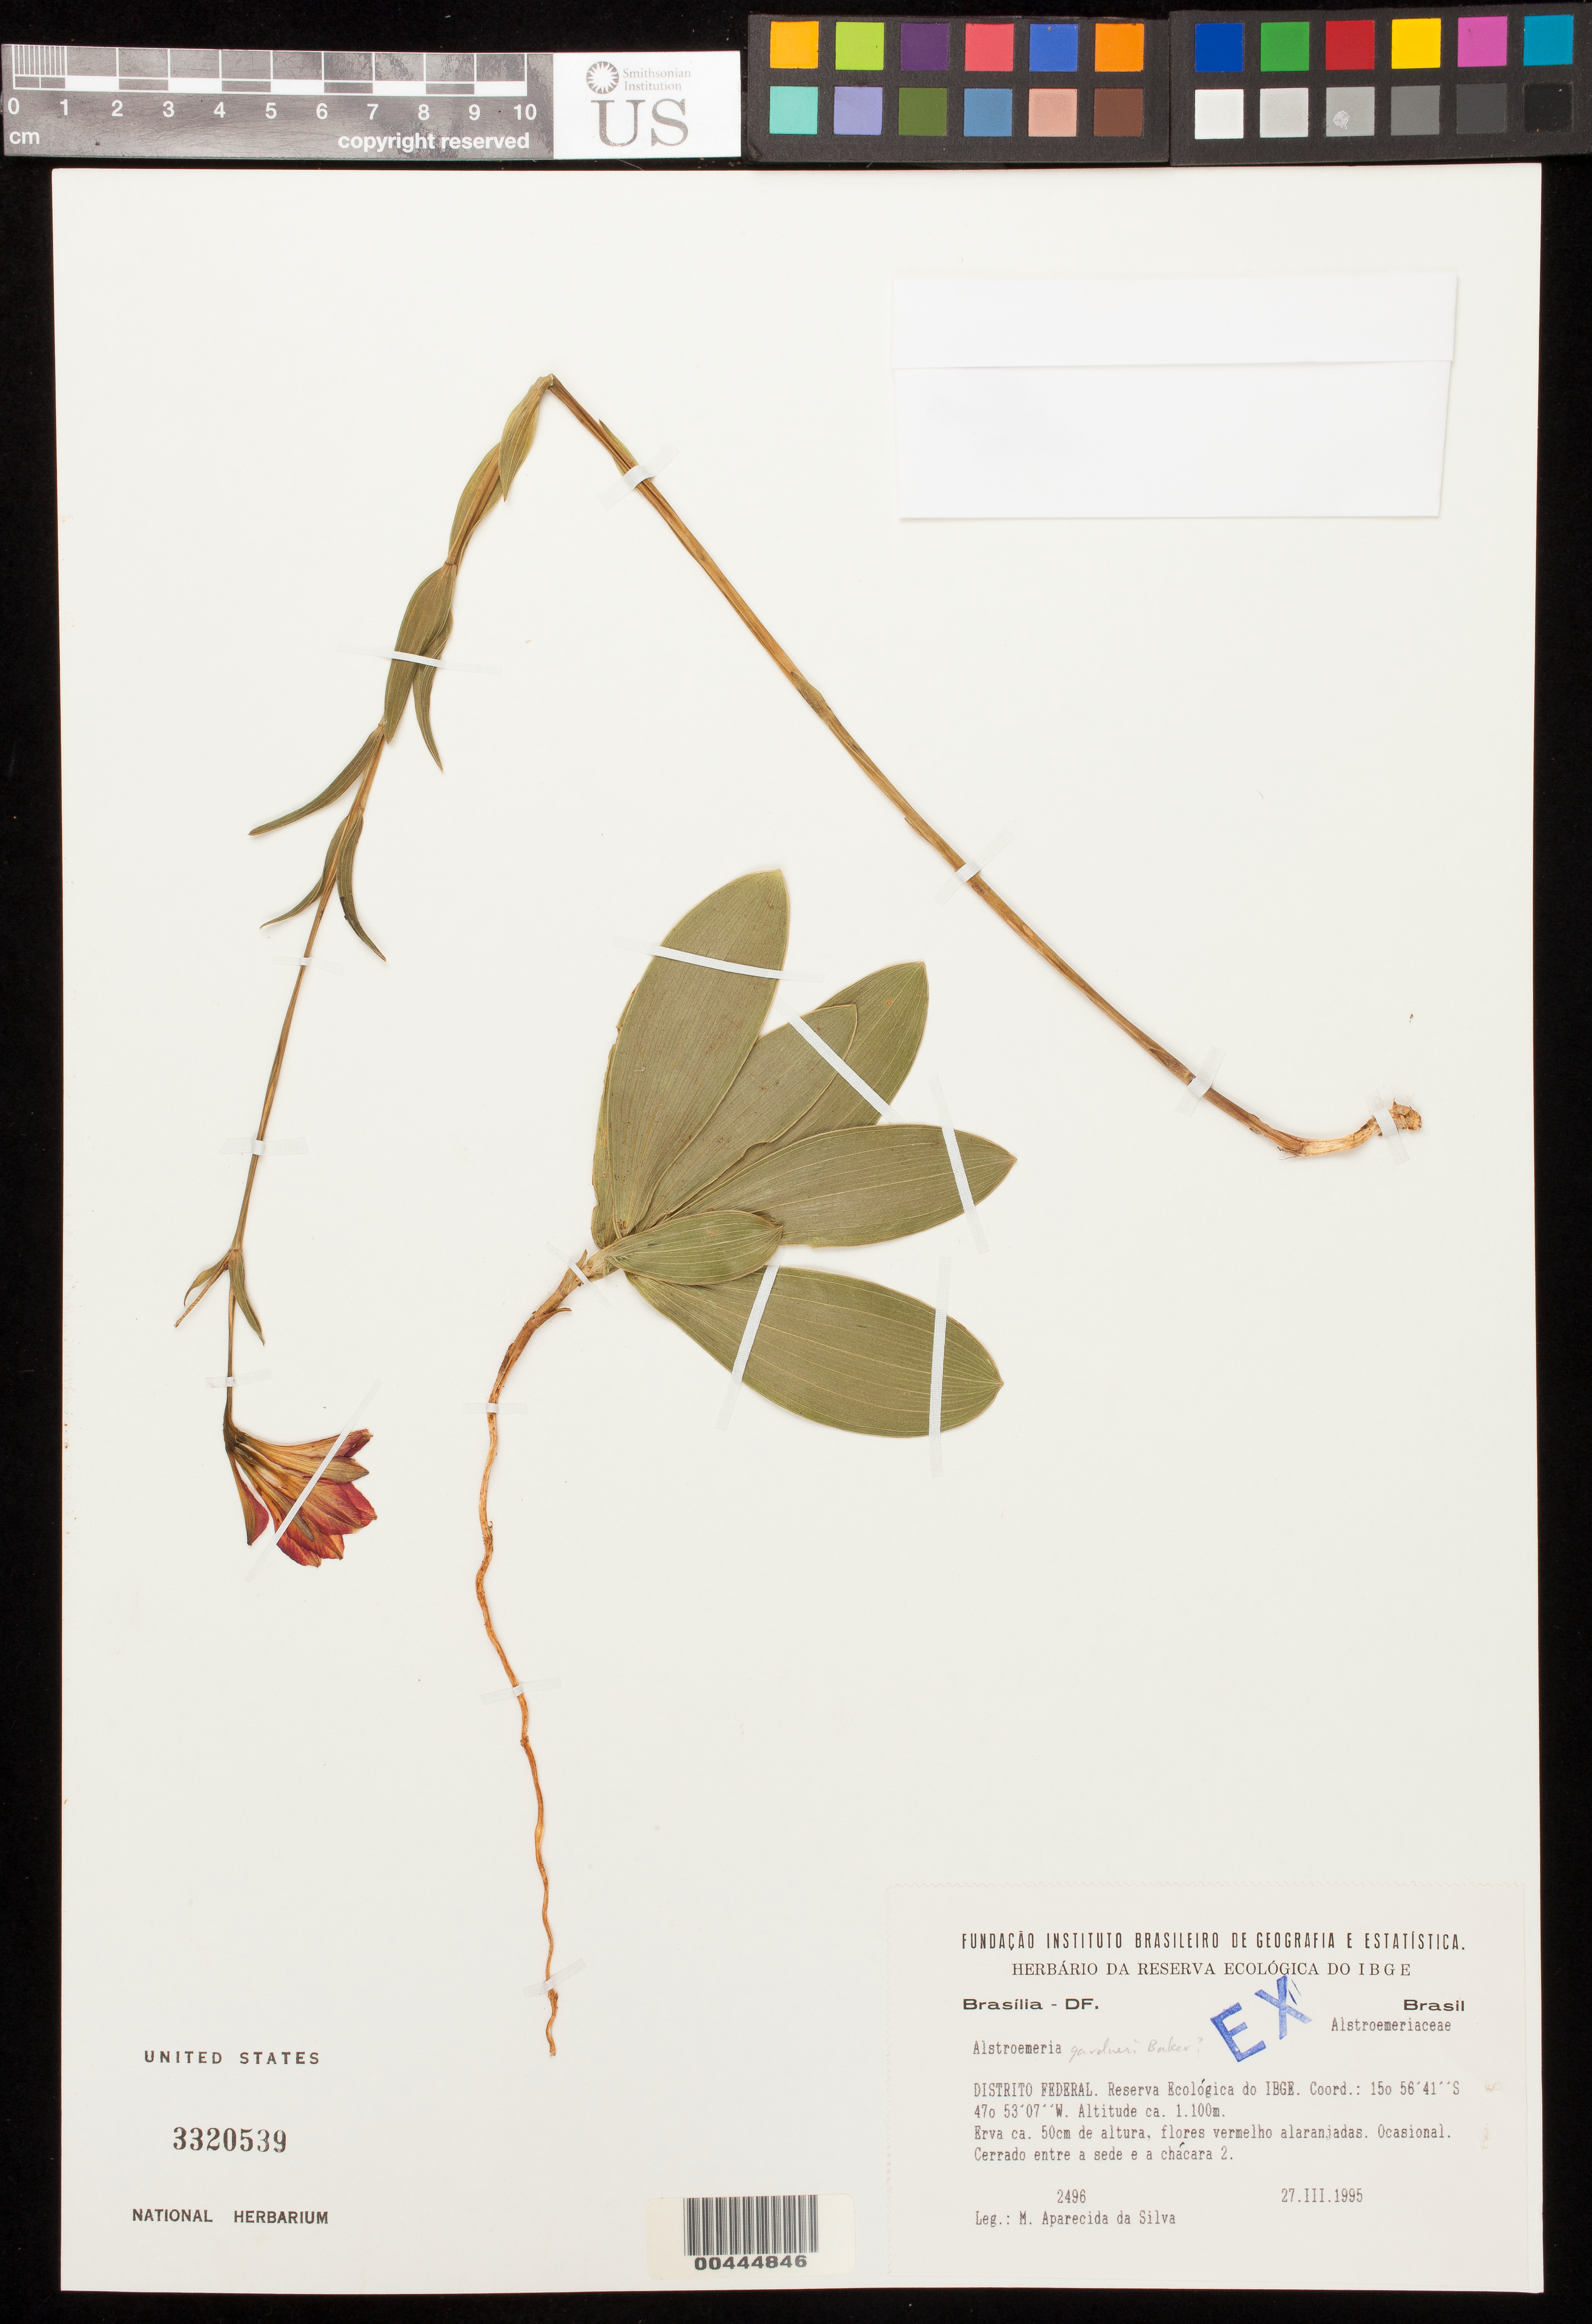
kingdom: Plantae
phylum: Tracheophyta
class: Liliopsida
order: Liliales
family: Alstroemeriaceae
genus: Alstroemeria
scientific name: Alstroemeria gardneri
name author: Baker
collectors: M. A. Silva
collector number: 2496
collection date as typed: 27 Mar 1995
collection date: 1995-03-27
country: Brazil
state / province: Distrito Federal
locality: Ibge ecologica reserve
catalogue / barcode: US 3320539